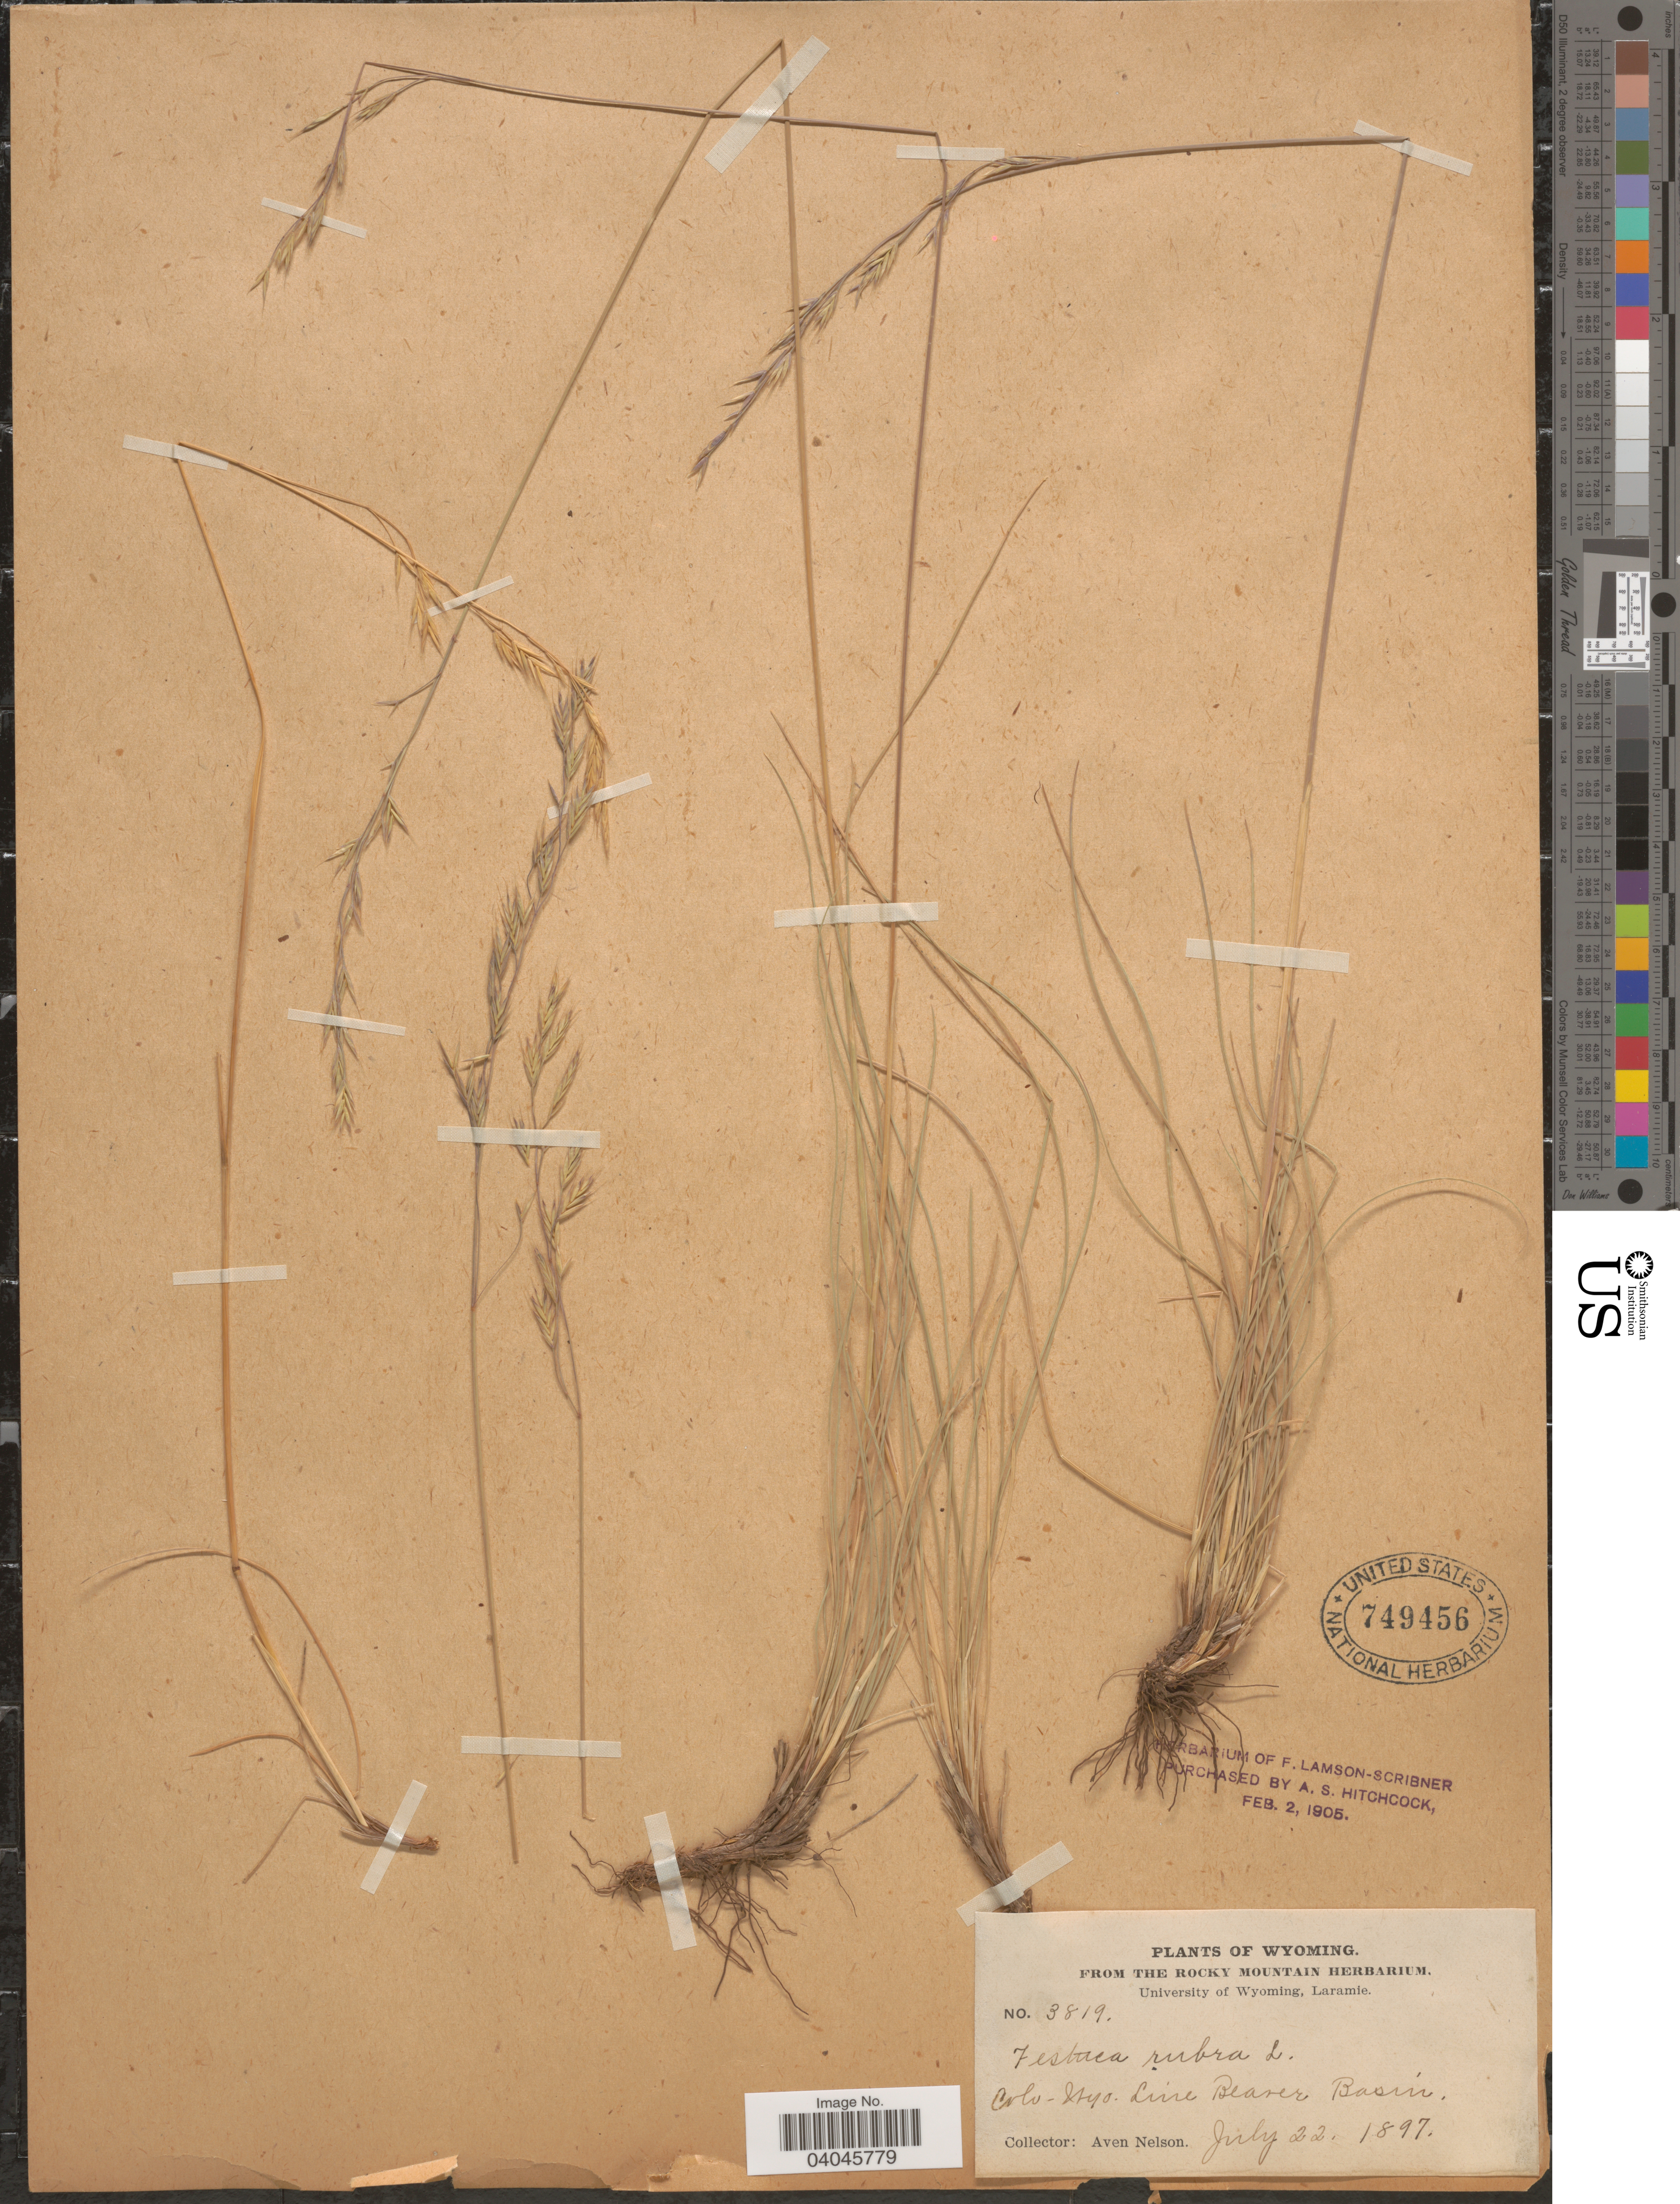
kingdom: Plantae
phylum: Tracheophyta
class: Liliopsida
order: Poales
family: Poaceae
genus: Festuca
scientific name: Festuca rubra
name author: L.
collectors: A. Nelson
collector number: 3819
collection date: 1897-07-22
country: United States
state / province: Wyoming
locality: Colo-Wyo. Line Bearer Basin.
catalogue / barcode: US 749456